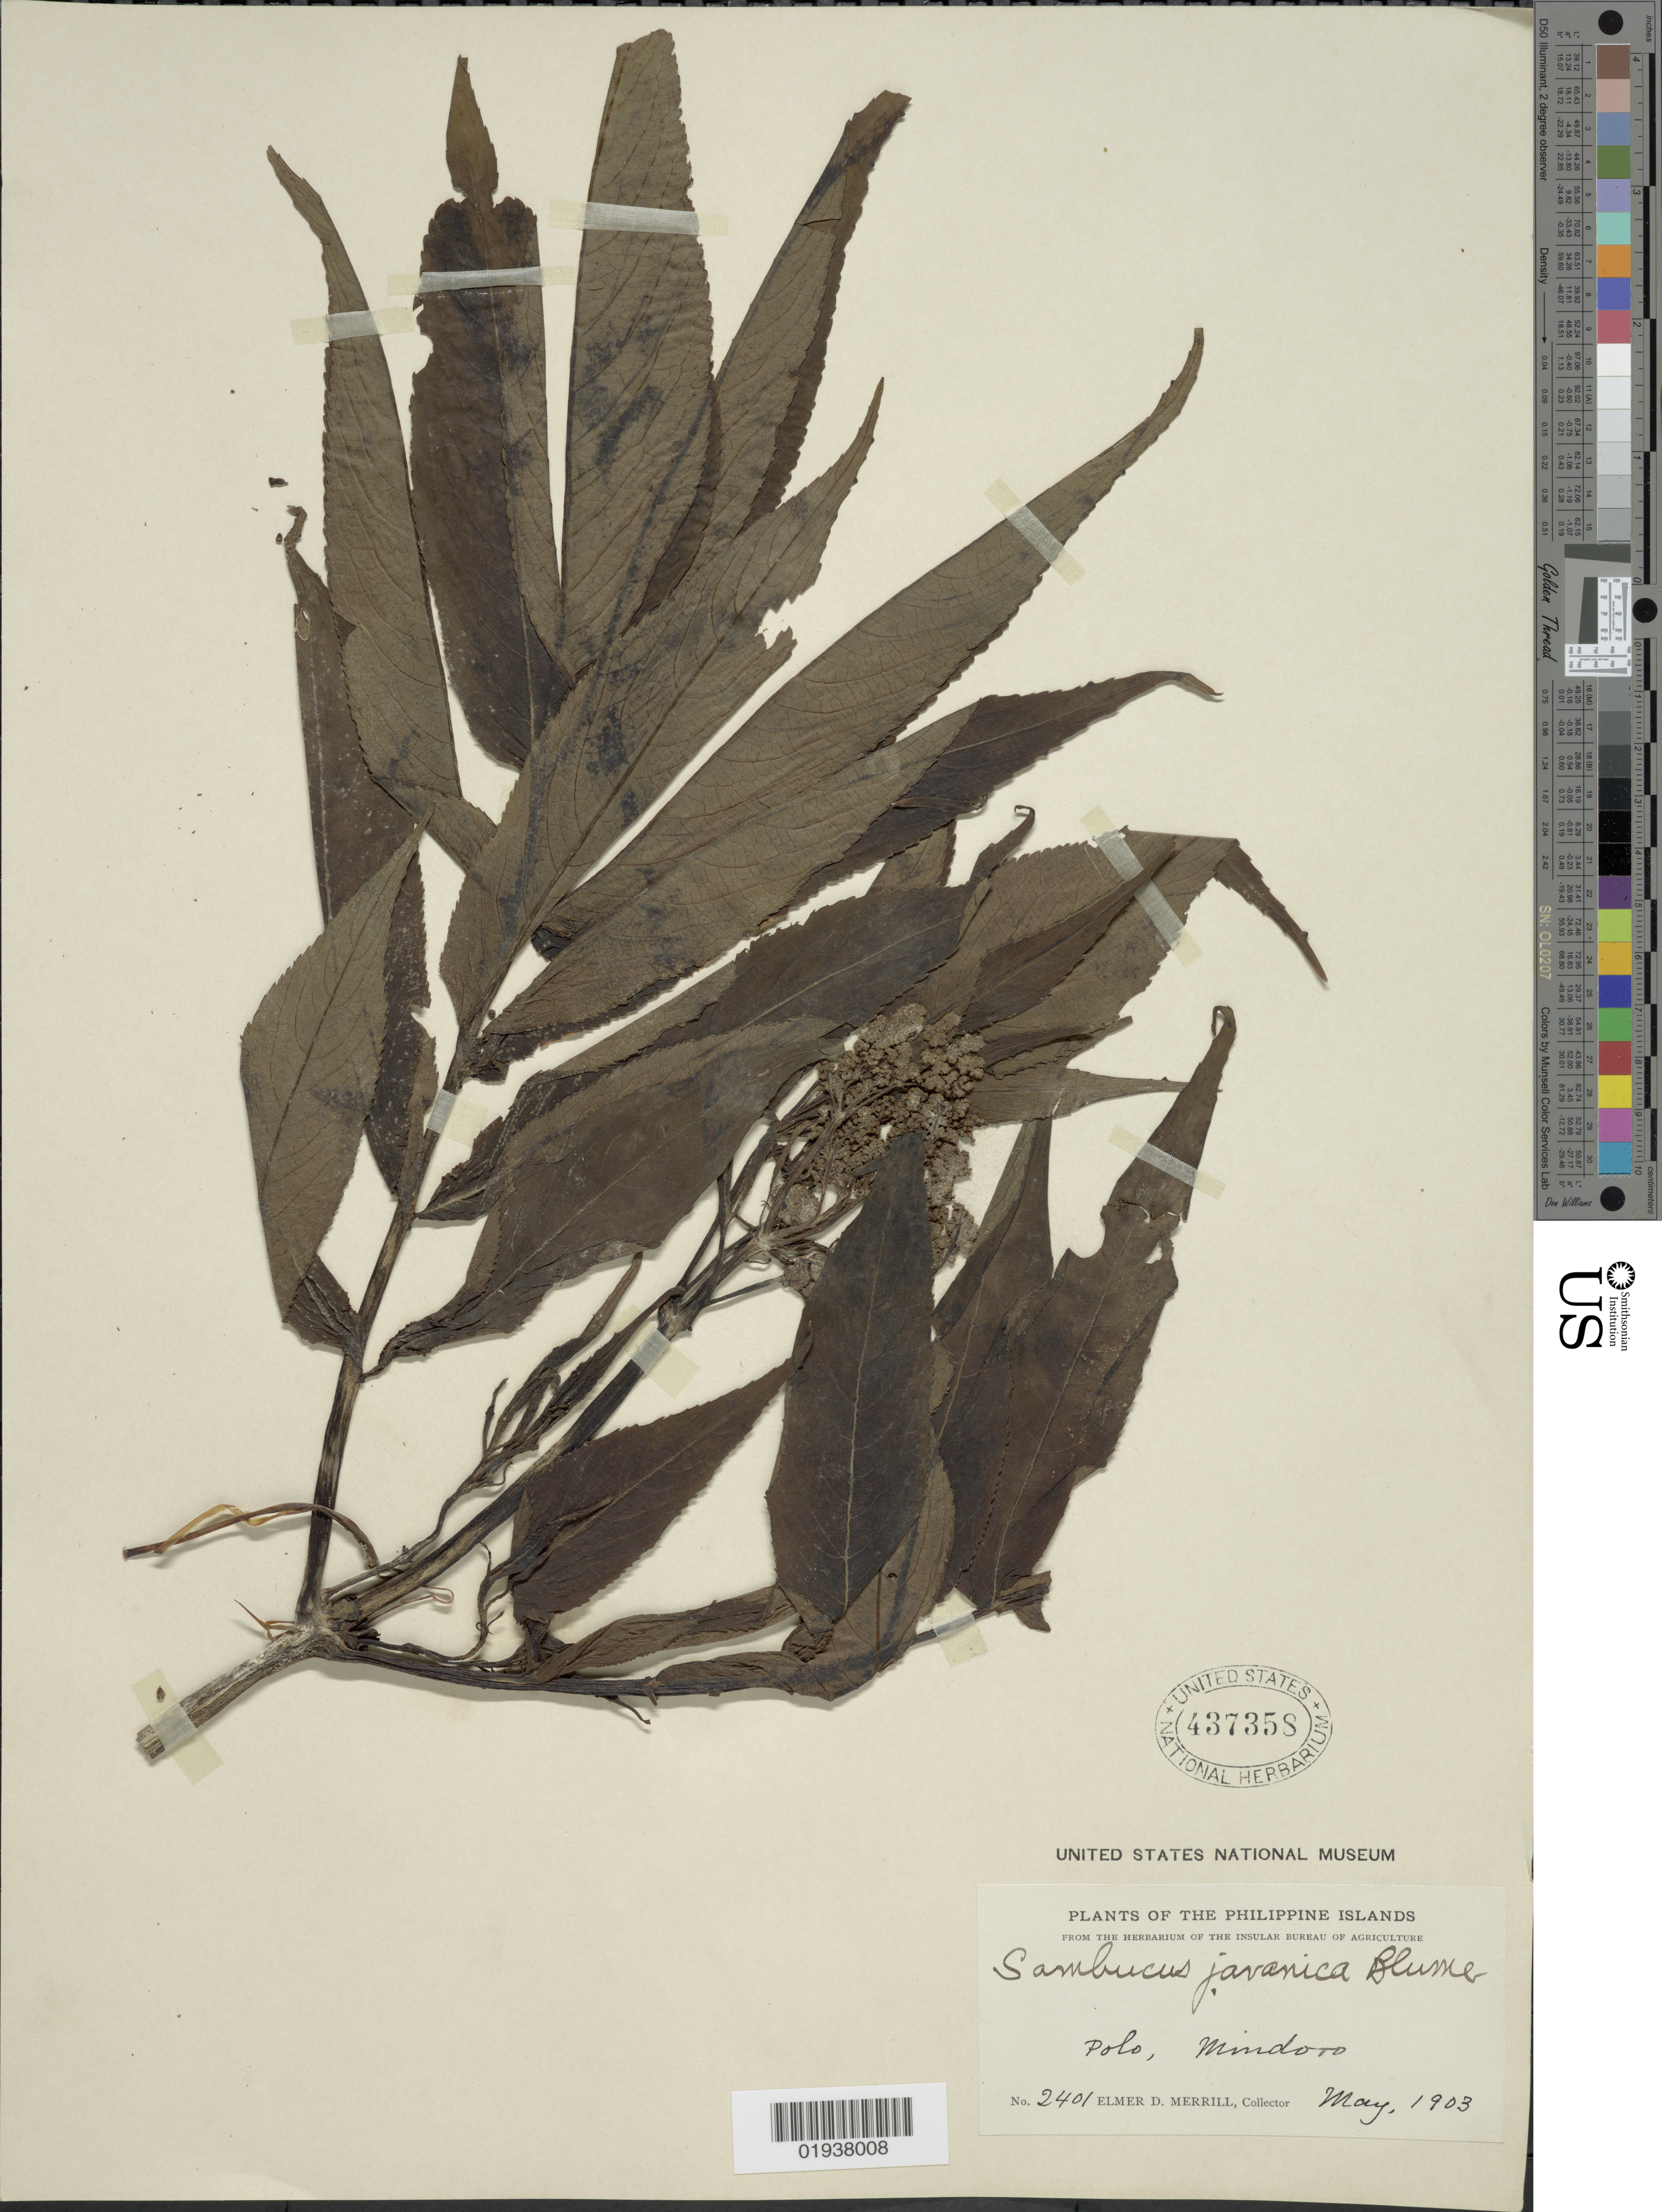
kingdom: Plantae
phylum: Tracheophyta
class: Magnoliopsida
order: Dipsacales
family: Viburnaceae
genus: Sambucus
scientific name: Sambucus javanica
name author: Blume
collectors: E. D. Merrill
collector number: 2401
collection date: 1903-05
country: Philippines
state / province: Mimaropa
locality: Philippine Islands, Polo, Mindoro.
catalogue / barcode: US 437358